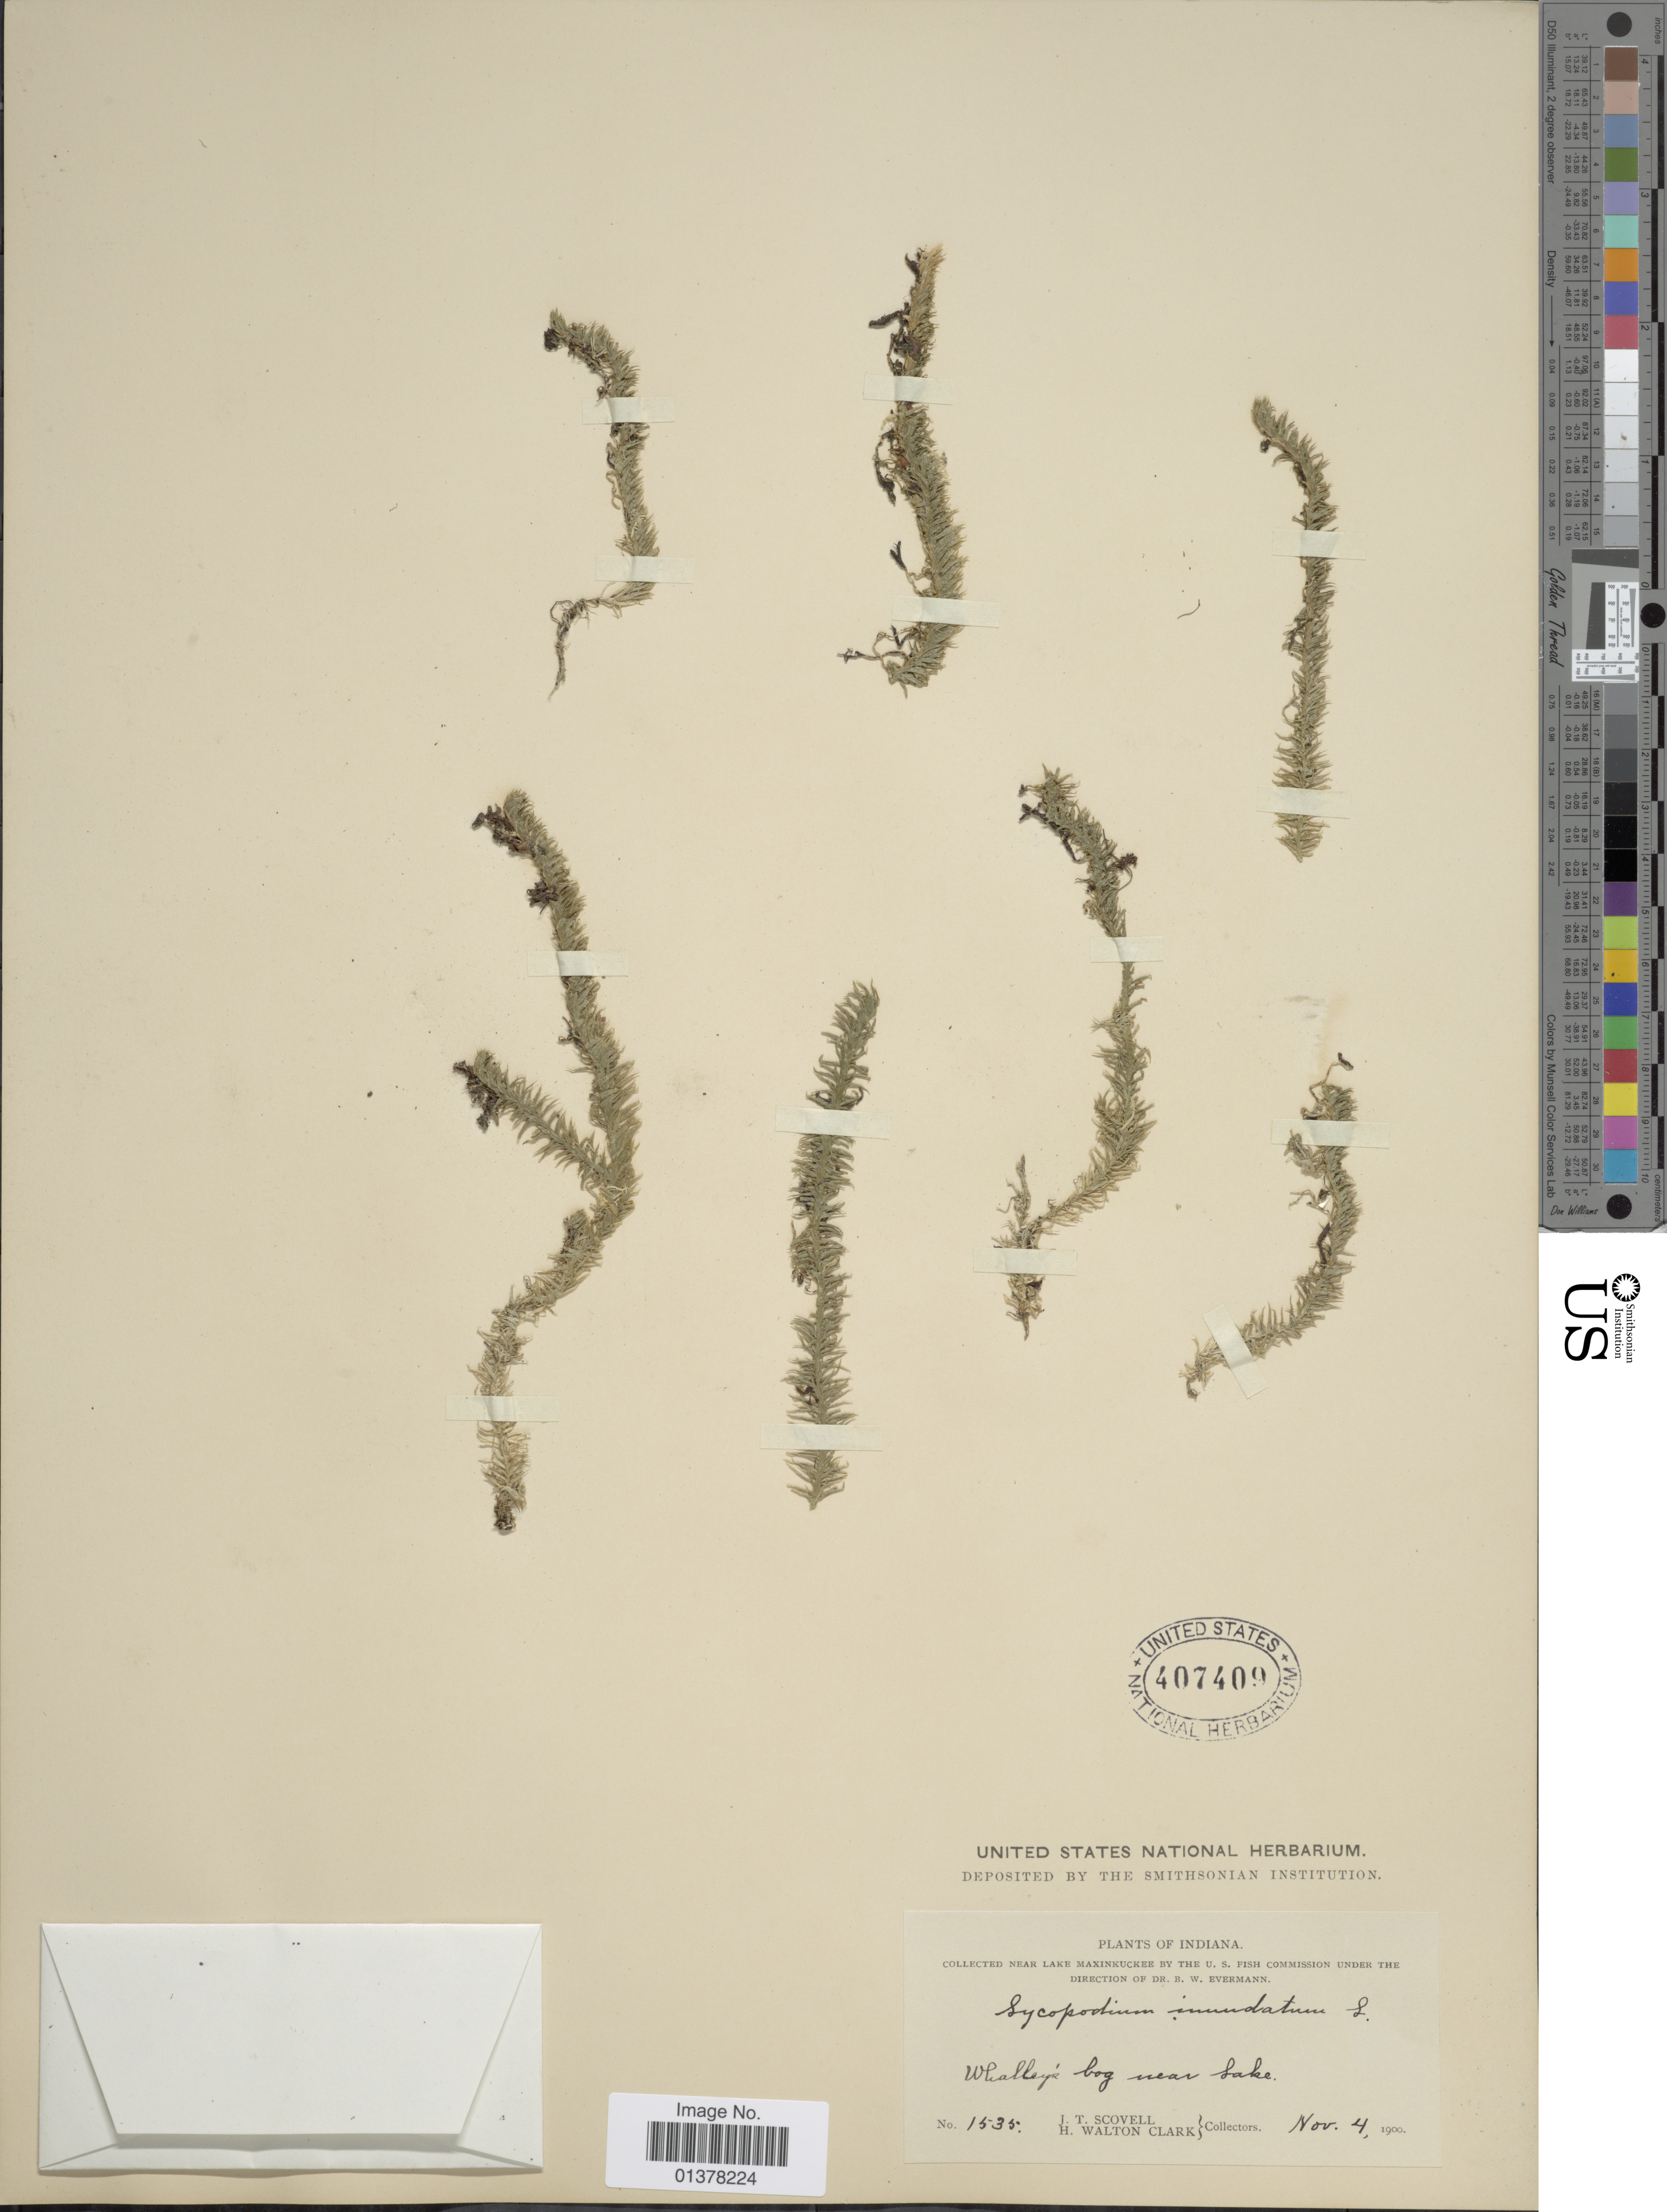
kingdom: Plantae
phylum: Tracheophyta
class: Lycopodiopsida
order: Lycopodiales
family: Lycopodiaceae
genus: Lycopodiella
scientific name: Lycopodiella inundata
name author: (L.) Holub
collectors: J. T. Scovell & H. W. Clark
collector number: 1535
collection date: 1900-11-04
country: United States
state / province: Indiana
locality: Whallepe bog near lake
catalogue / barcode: US 407409